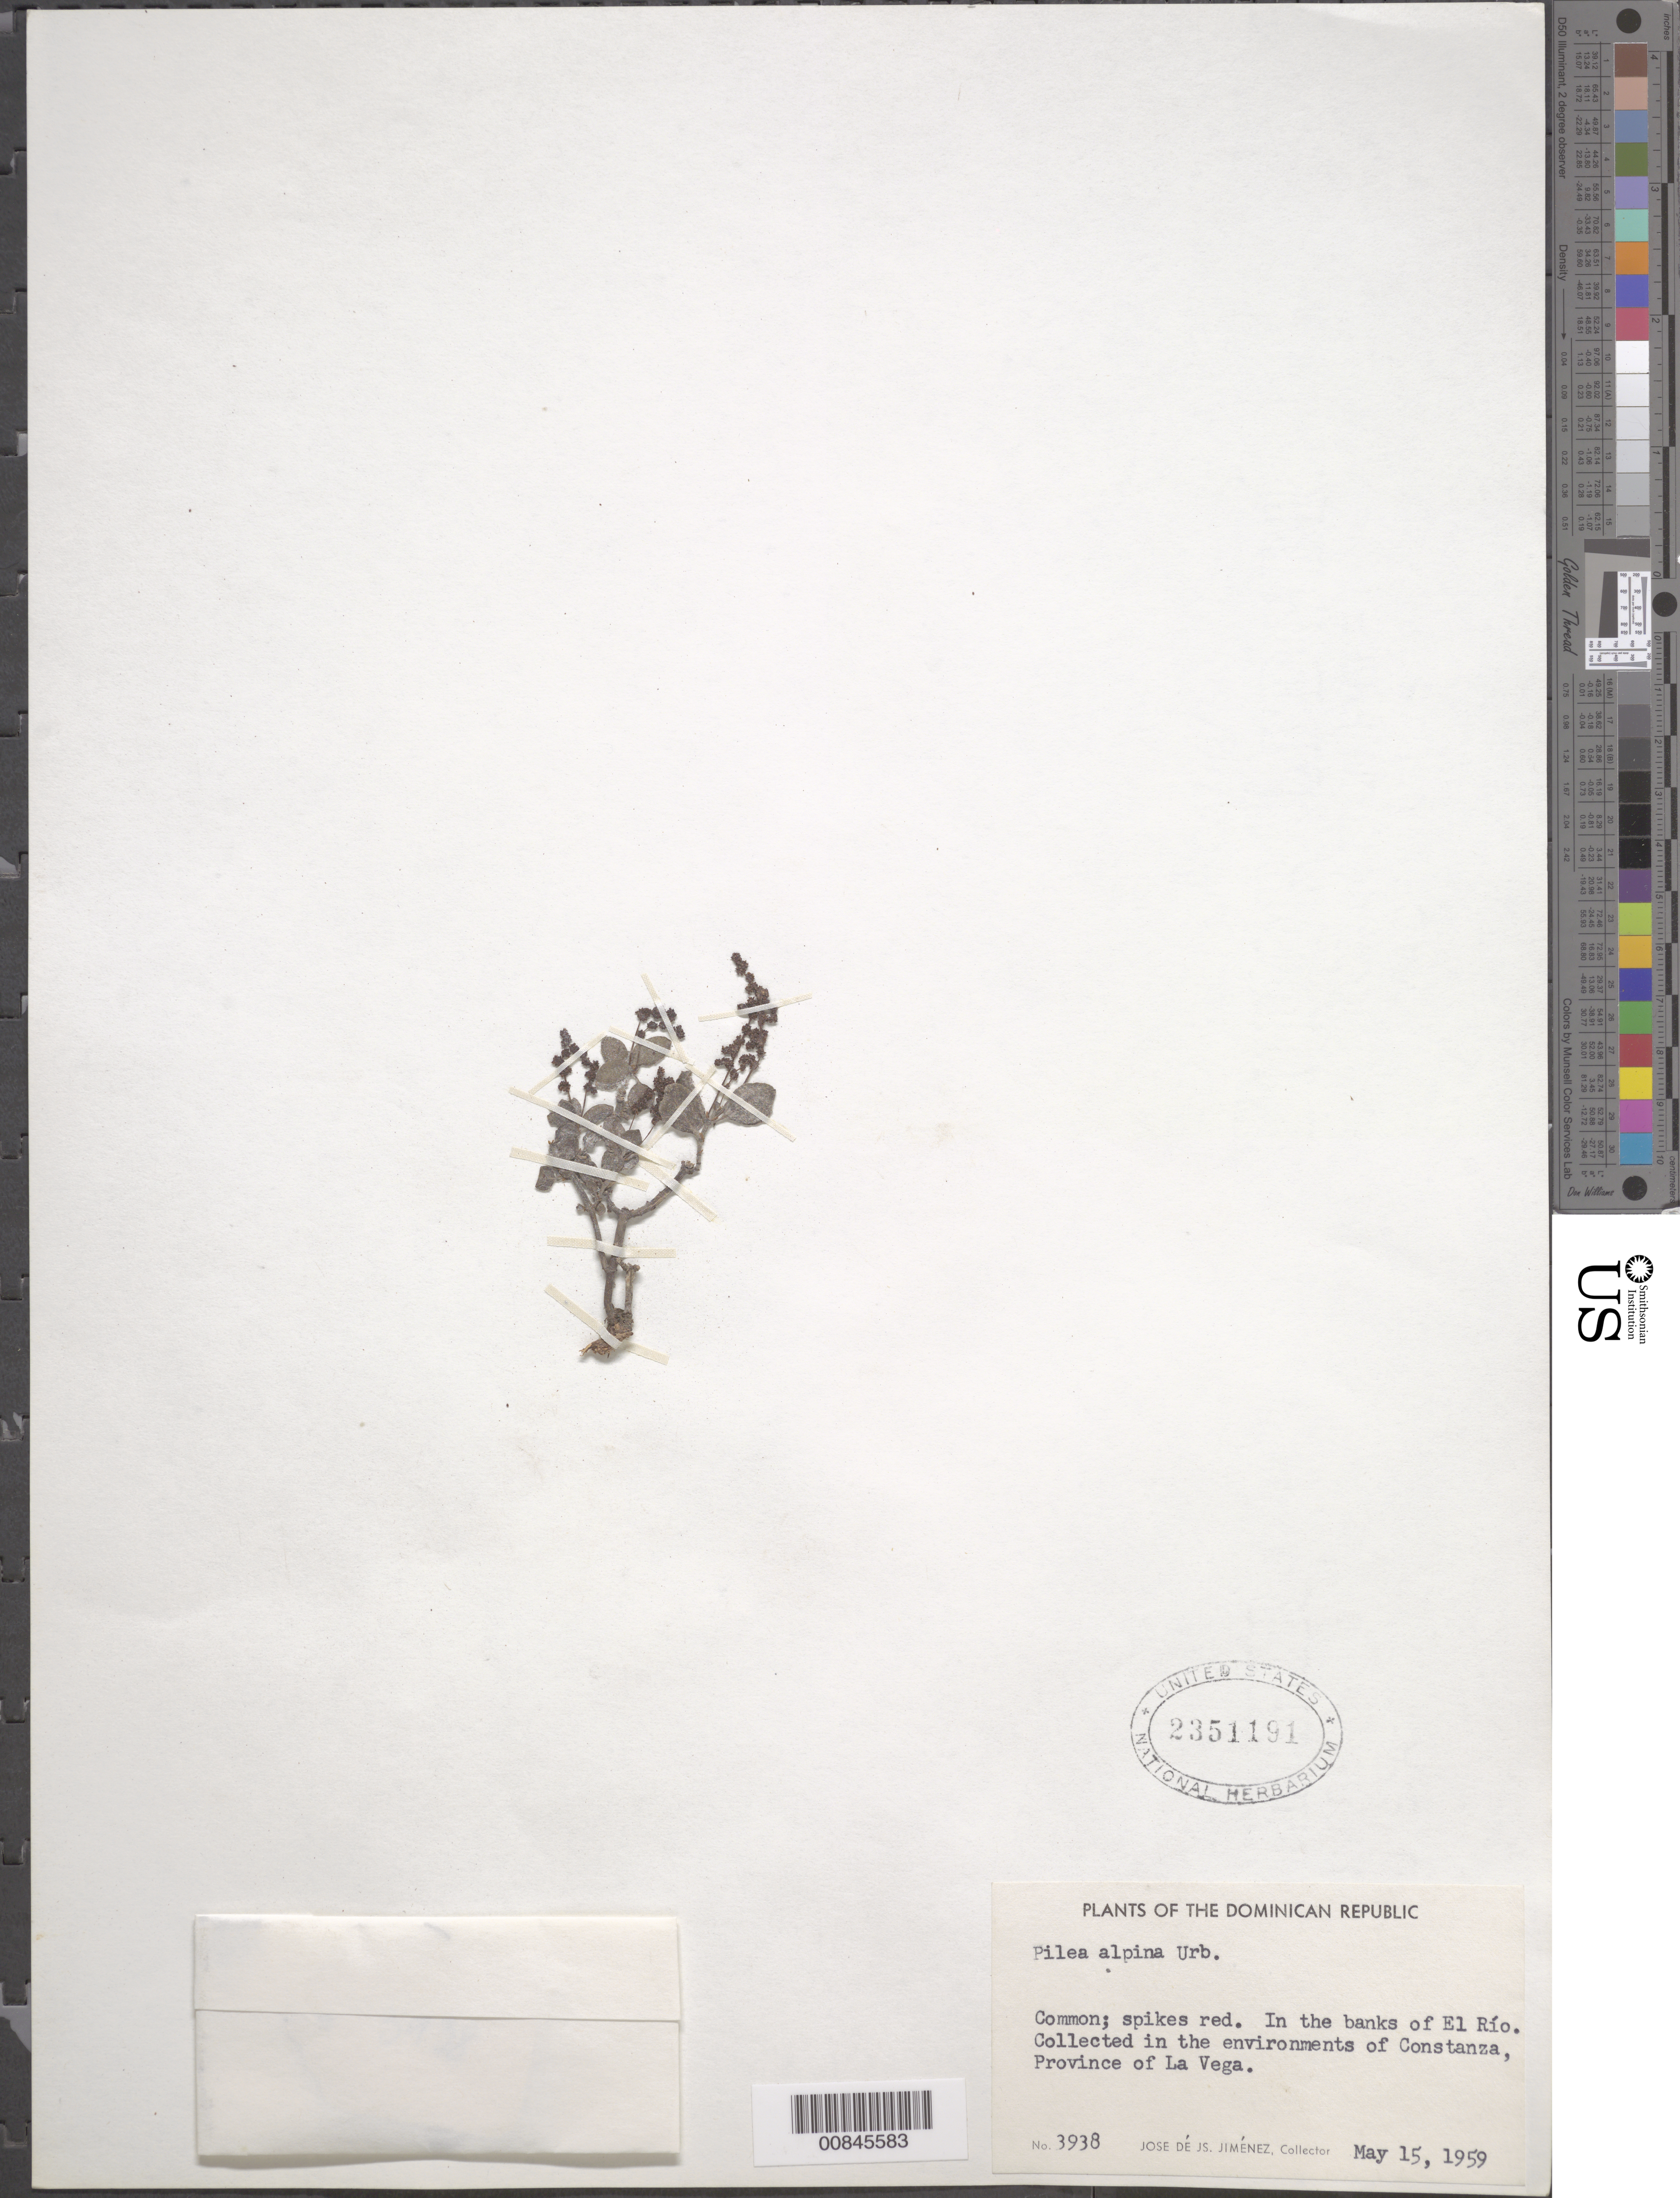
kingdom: Plantae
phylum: Tracheophyta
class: Magnoliopsida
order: Rosales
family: Urticaceae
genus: Pilea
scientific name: Pilea alpina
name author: Urb.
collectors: J. J. Jiménez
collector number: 3938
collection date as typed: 15 May 1959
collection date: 1959-05-15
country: Dominican Republic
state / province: La Vega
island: Hispaniola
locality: In the banks of El Río. In the environments of Constanza.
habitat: In the banks of El Río.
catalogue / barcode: US 2351191